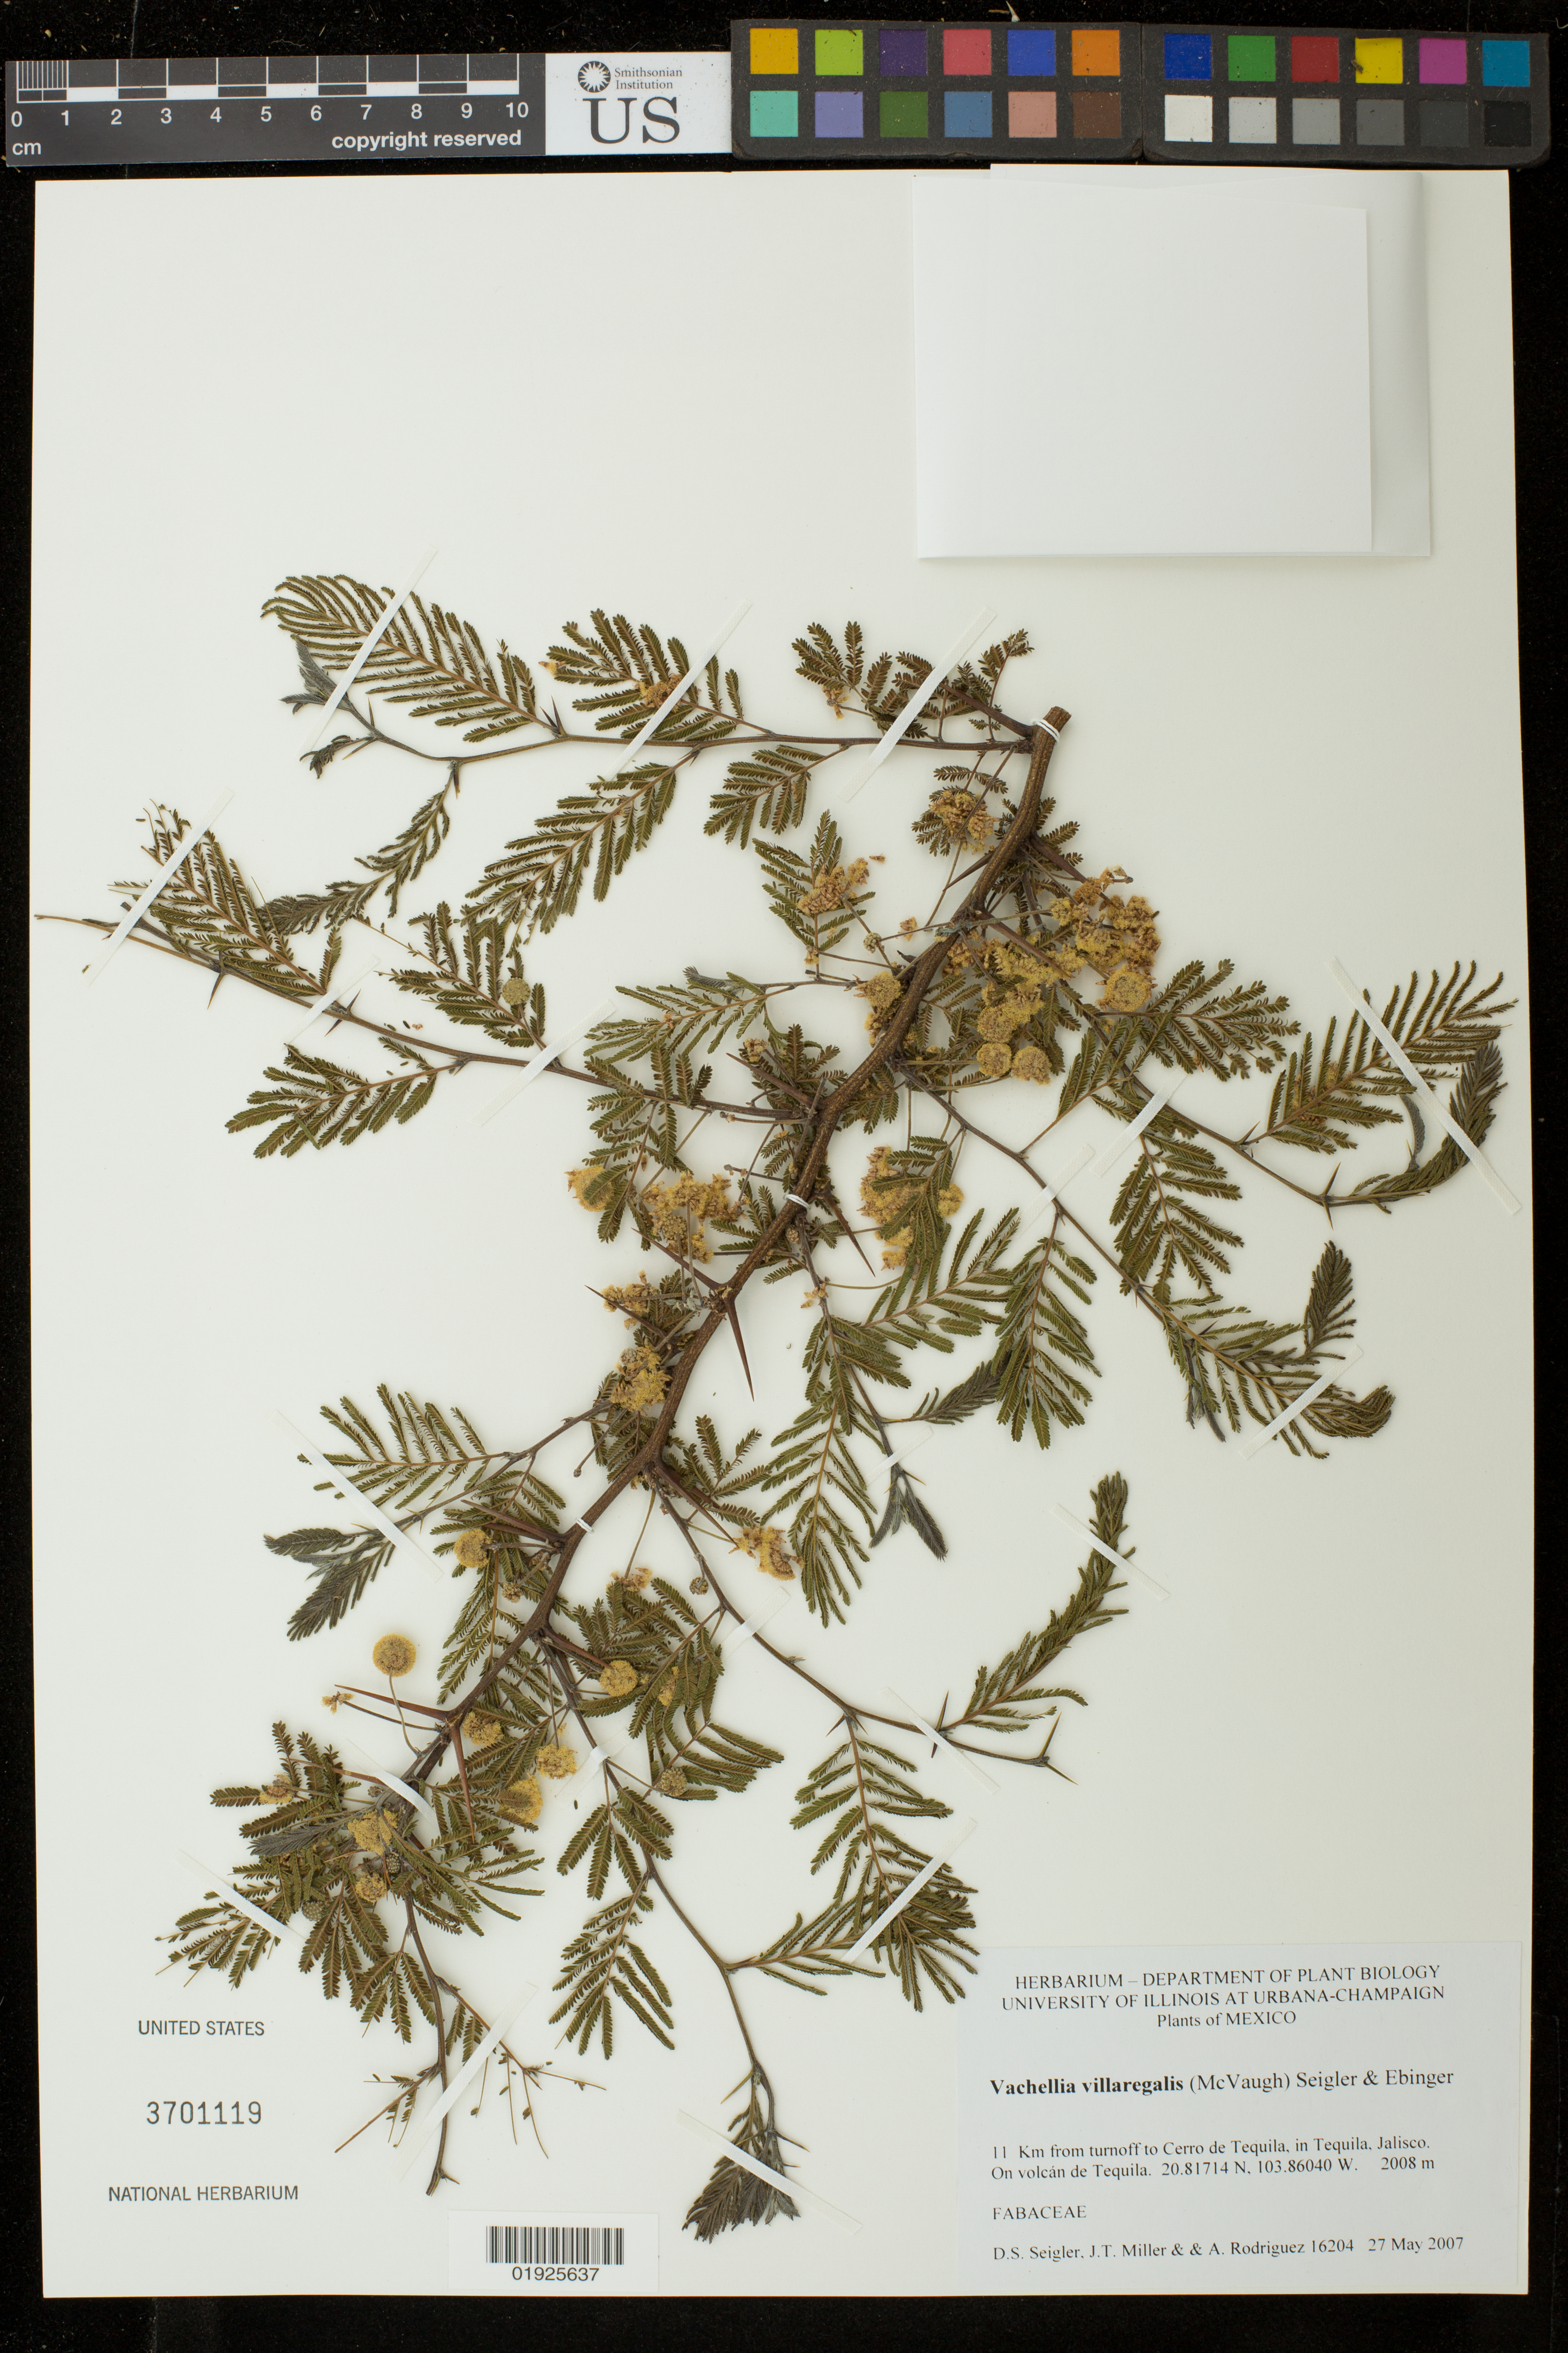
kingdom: Plantae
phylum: Tracheophyta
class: Magnoliopsida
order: Fabales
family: Fabaceae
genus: Vachellia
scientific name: Vachellia villaregalis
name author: (McVaugh) Seigler & Ebinger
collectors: D. S. Seigler, J. T. Miller & A. Rodríguez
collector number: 16204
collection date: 2007-05-27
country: Mexico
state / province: Jalisco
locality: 11 km from turnoff to Cerro de Tequila, in Tequila. On volcan de Tequila.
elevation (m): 2008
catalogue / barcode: US 3701119